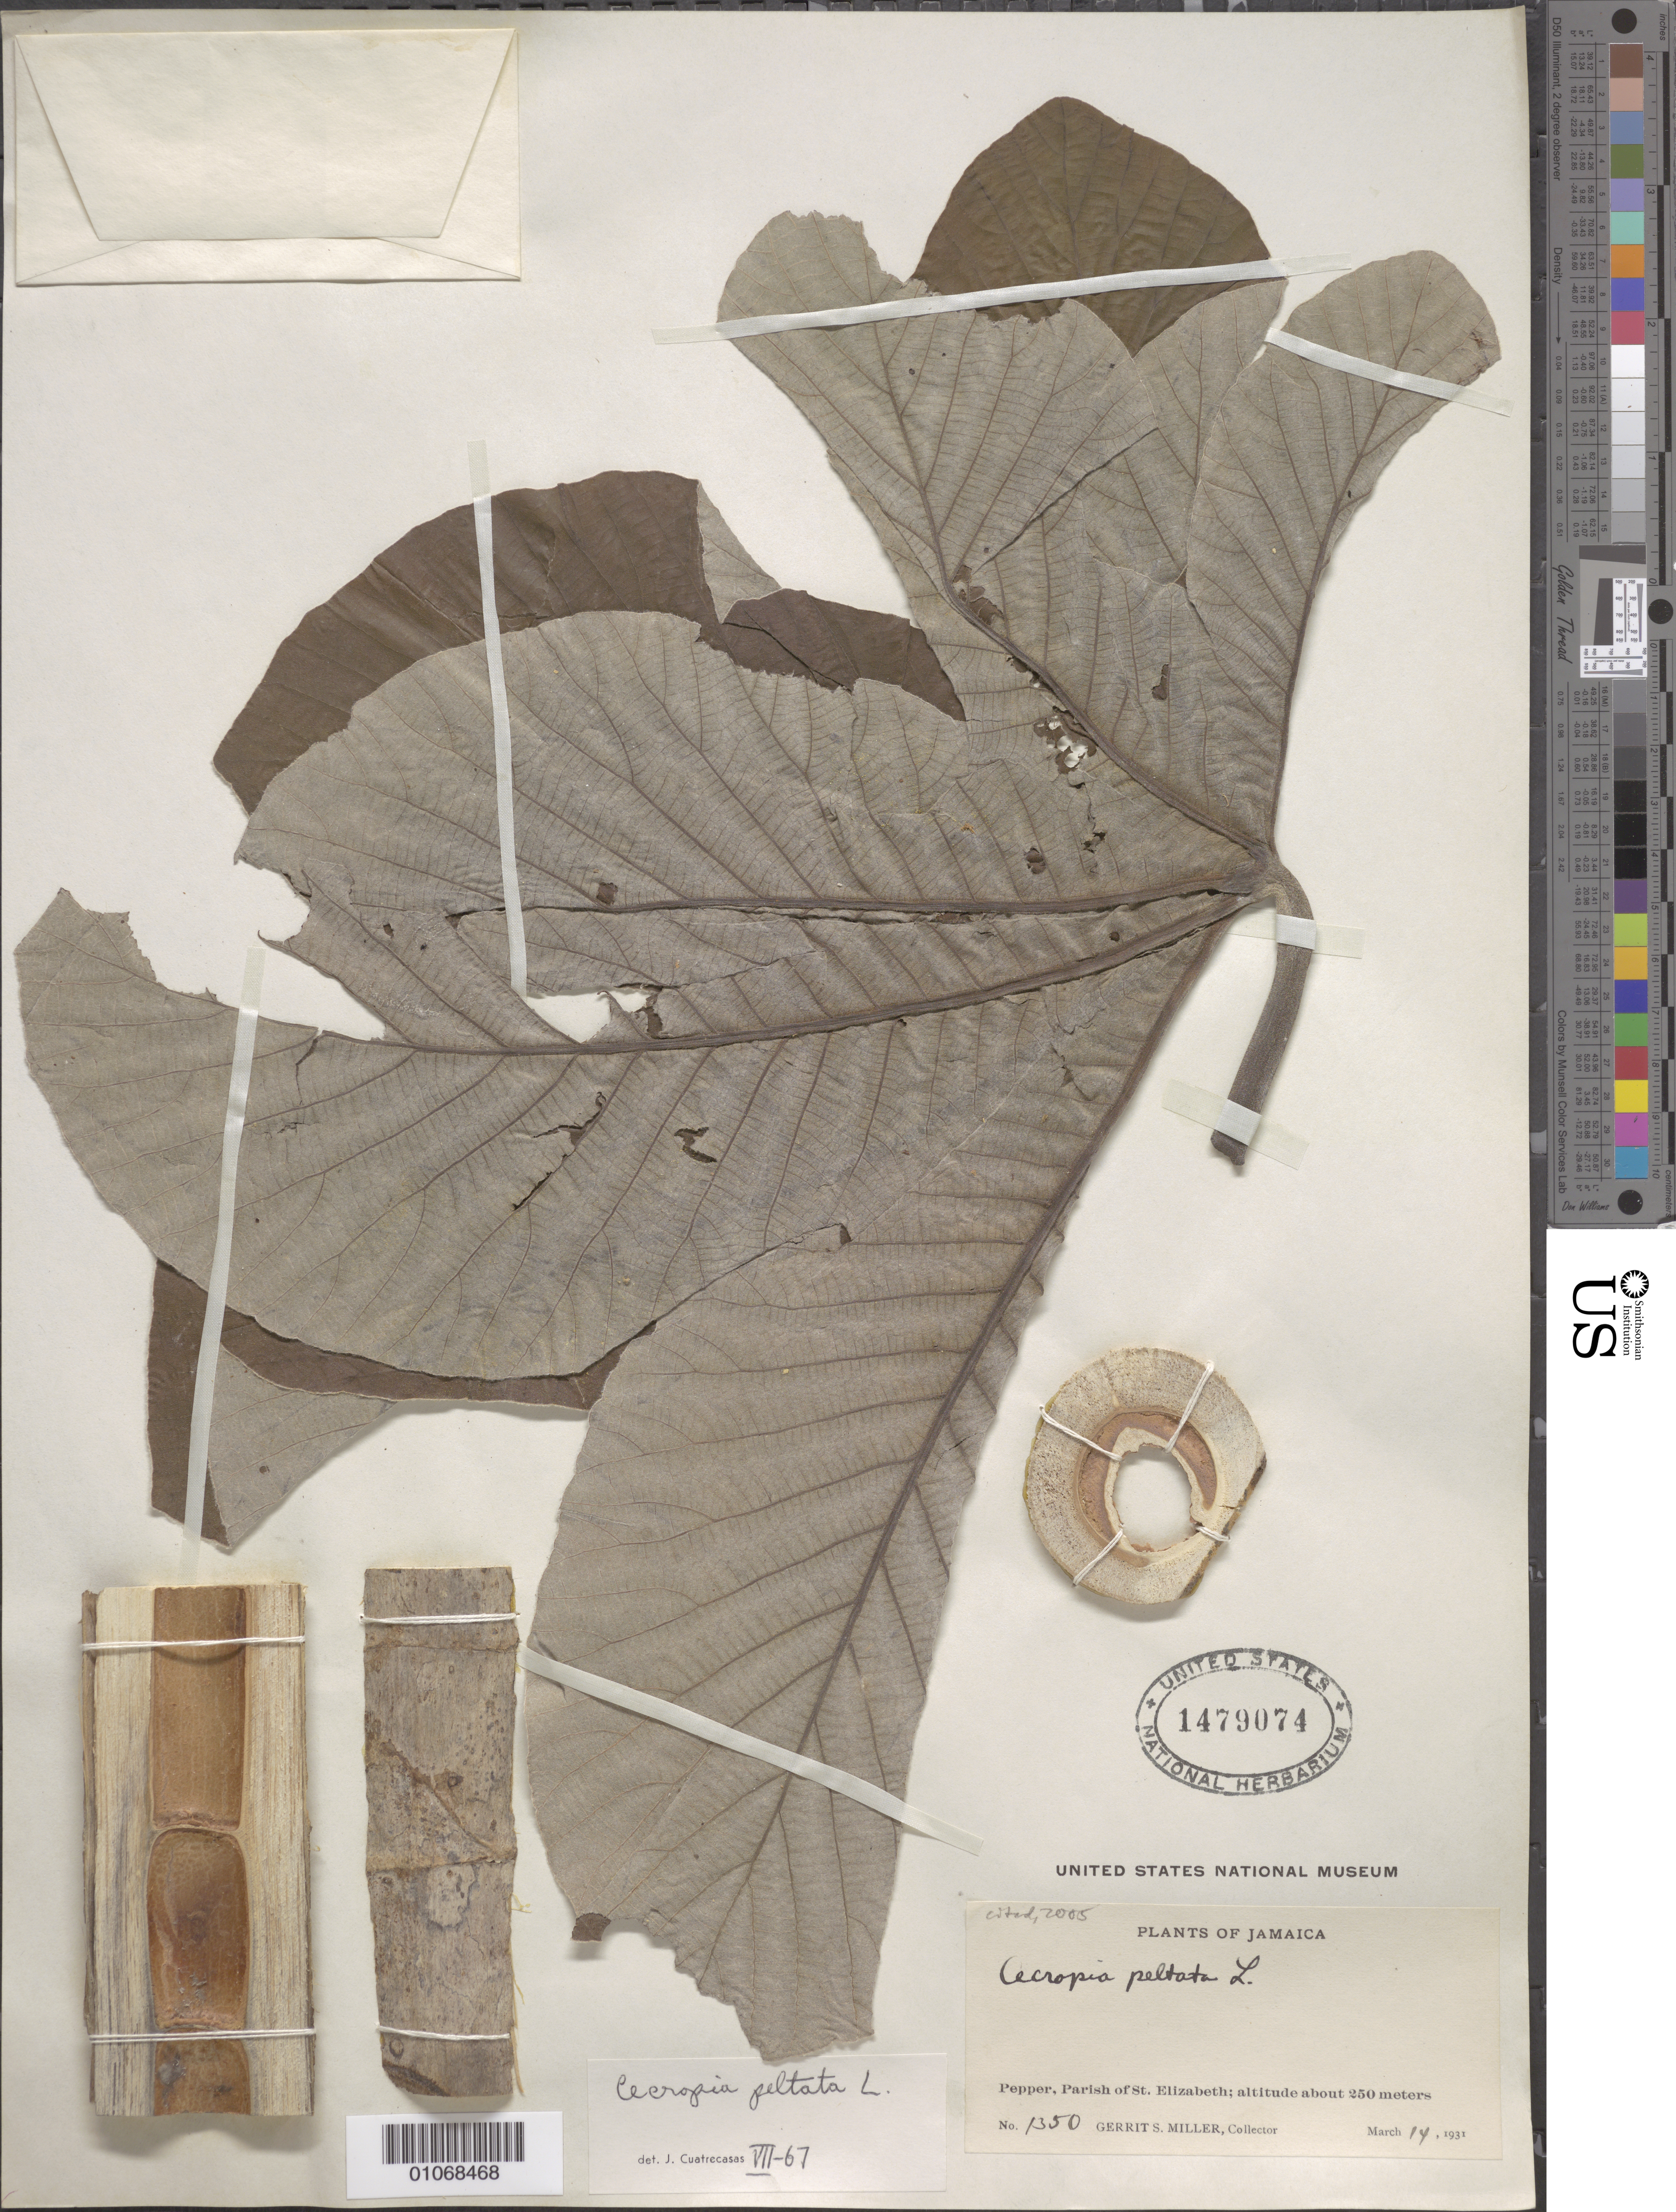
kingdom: Plantae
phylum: Tracheophyta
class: Magnoliopsida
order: Rosales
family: Urticaceae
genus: Cecropia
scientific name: Cecropia peltata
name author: L.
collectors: G. S. Miller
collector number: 1350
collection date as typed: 14 Mar 1931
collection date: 1931-03-14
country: Jamaica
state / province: Saint Elizabeth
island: Jamaica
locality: Pepper.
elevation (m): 250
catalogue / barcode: US 1479074